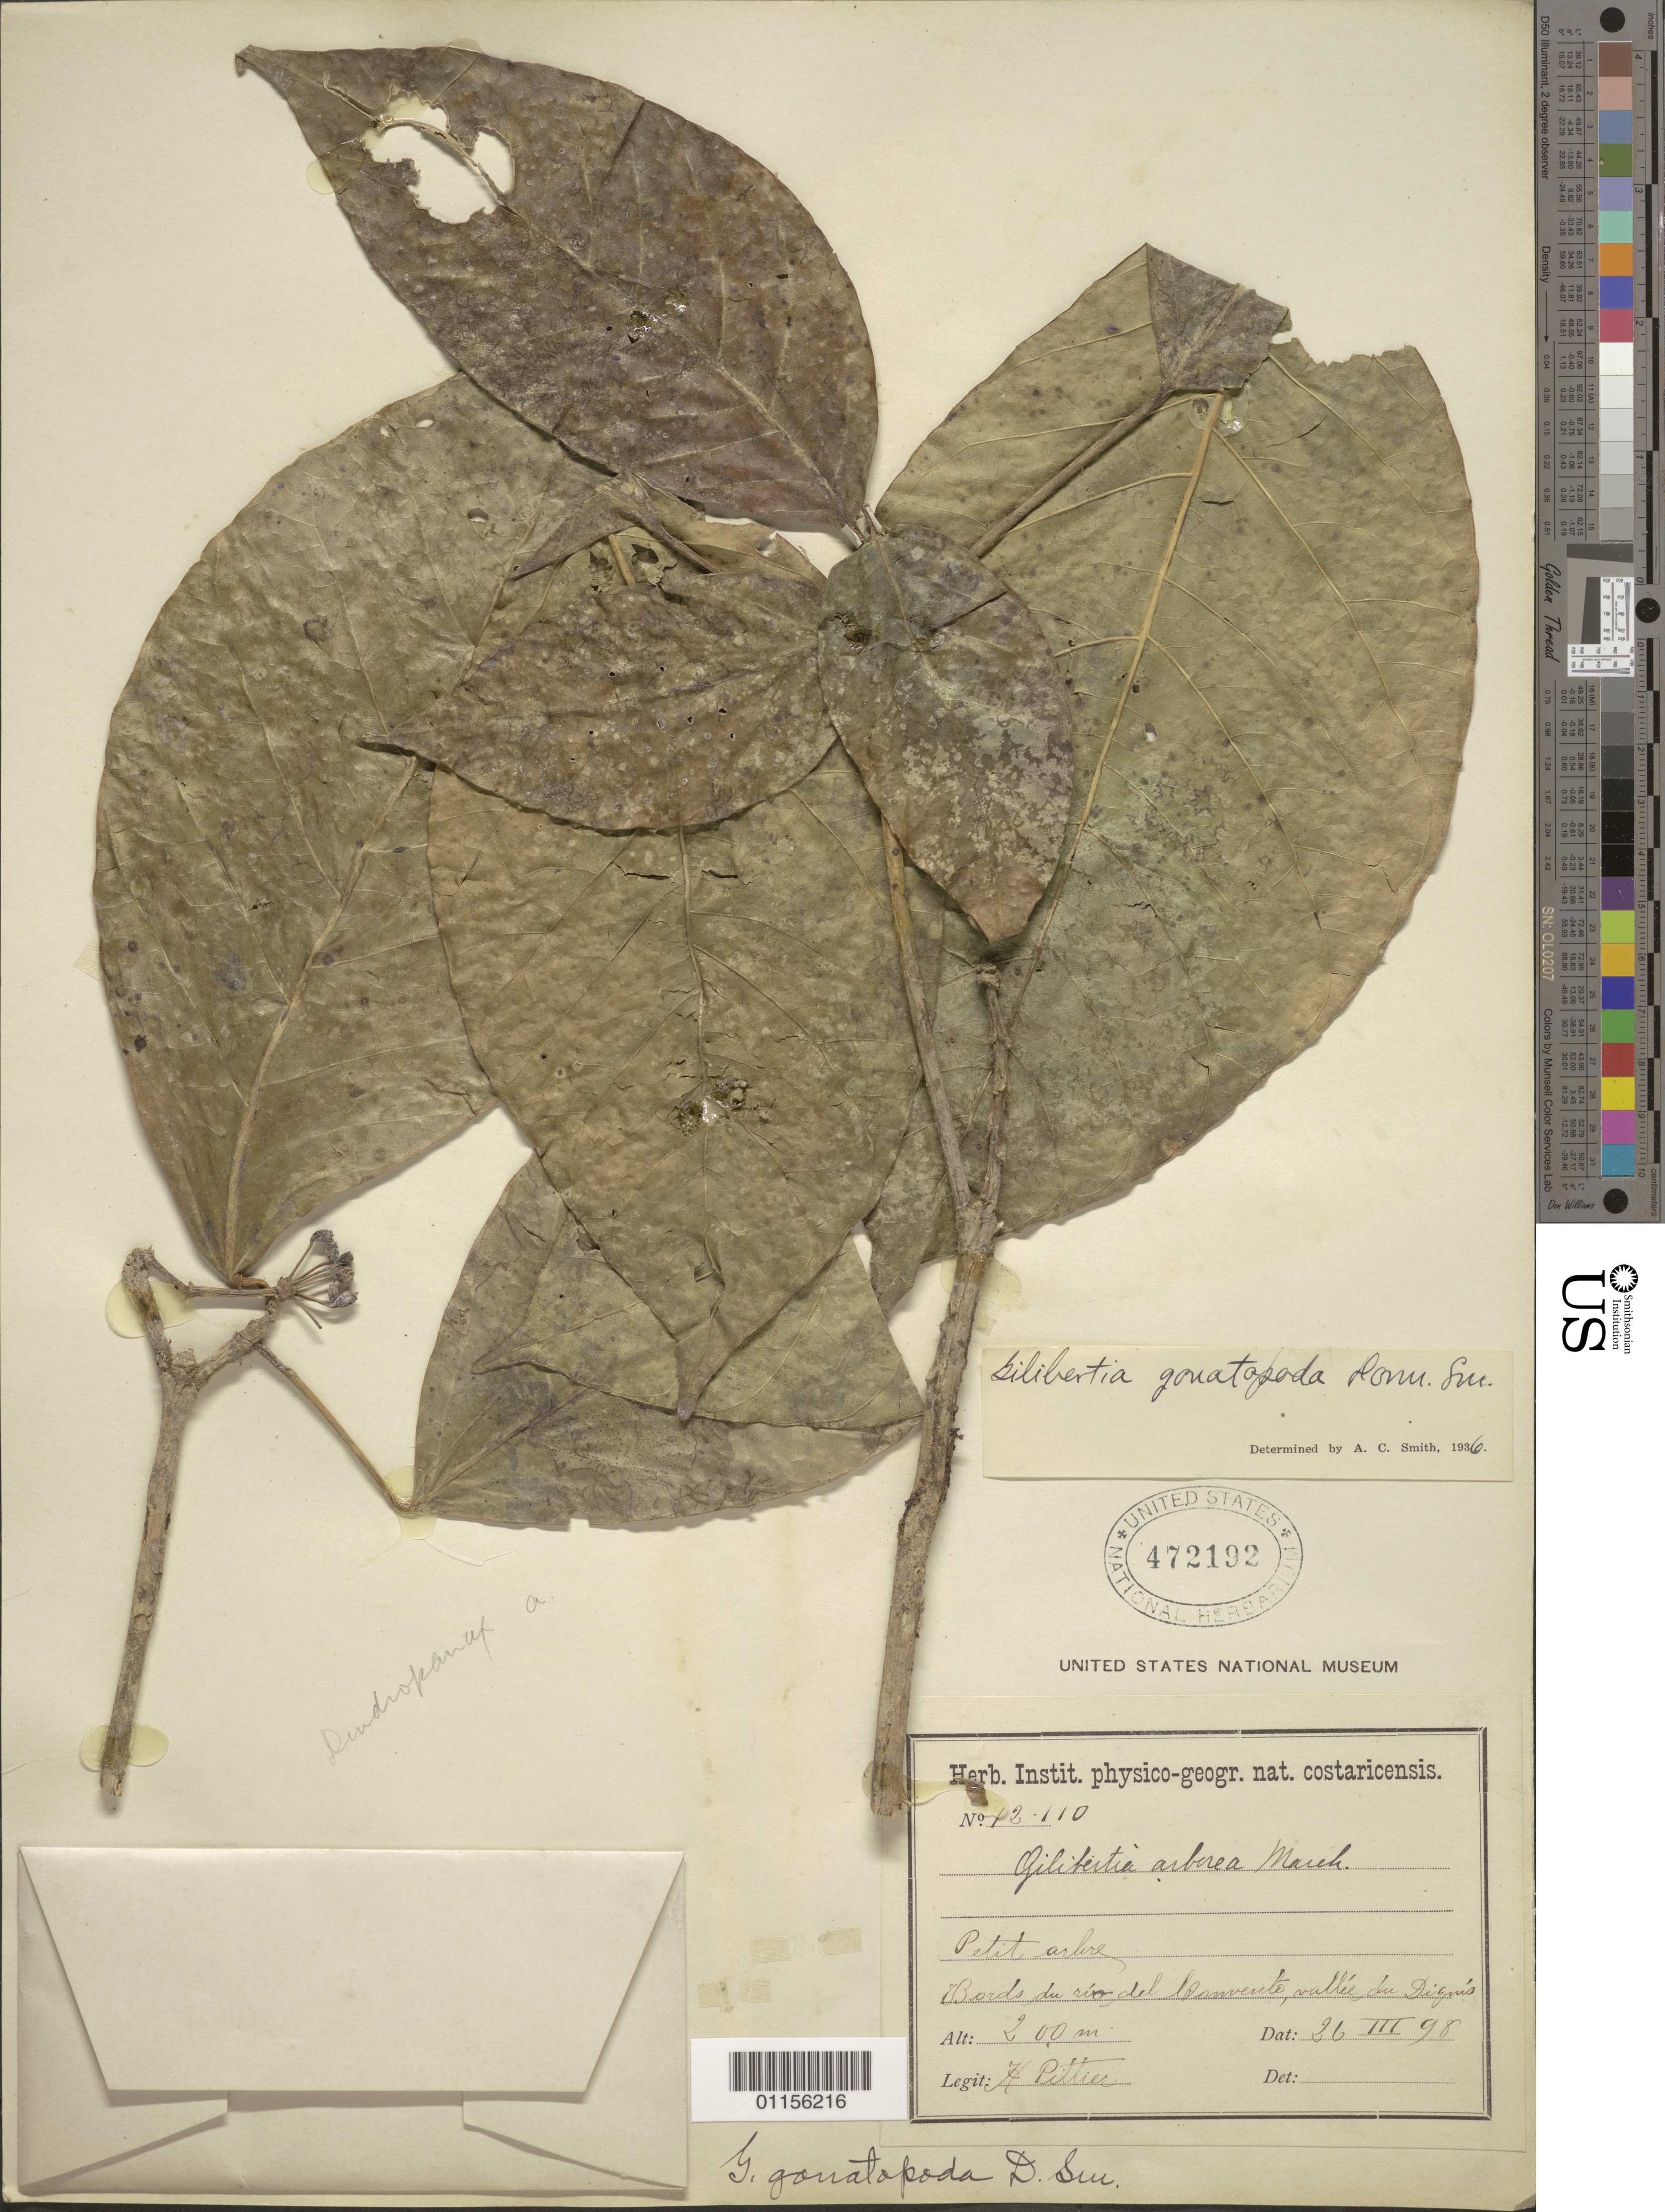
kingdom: Plantae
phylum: Tracheophyta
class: Magnoliopsida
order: Apiales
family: Araliaceae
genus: Dendropanax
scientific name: Dendropanax arboreus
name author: (L.) Decne. & Planch.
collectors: H. F. Pittier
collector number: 12110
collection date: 1898-03-26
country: Costa Rica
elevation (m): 200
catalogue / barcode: US 472192